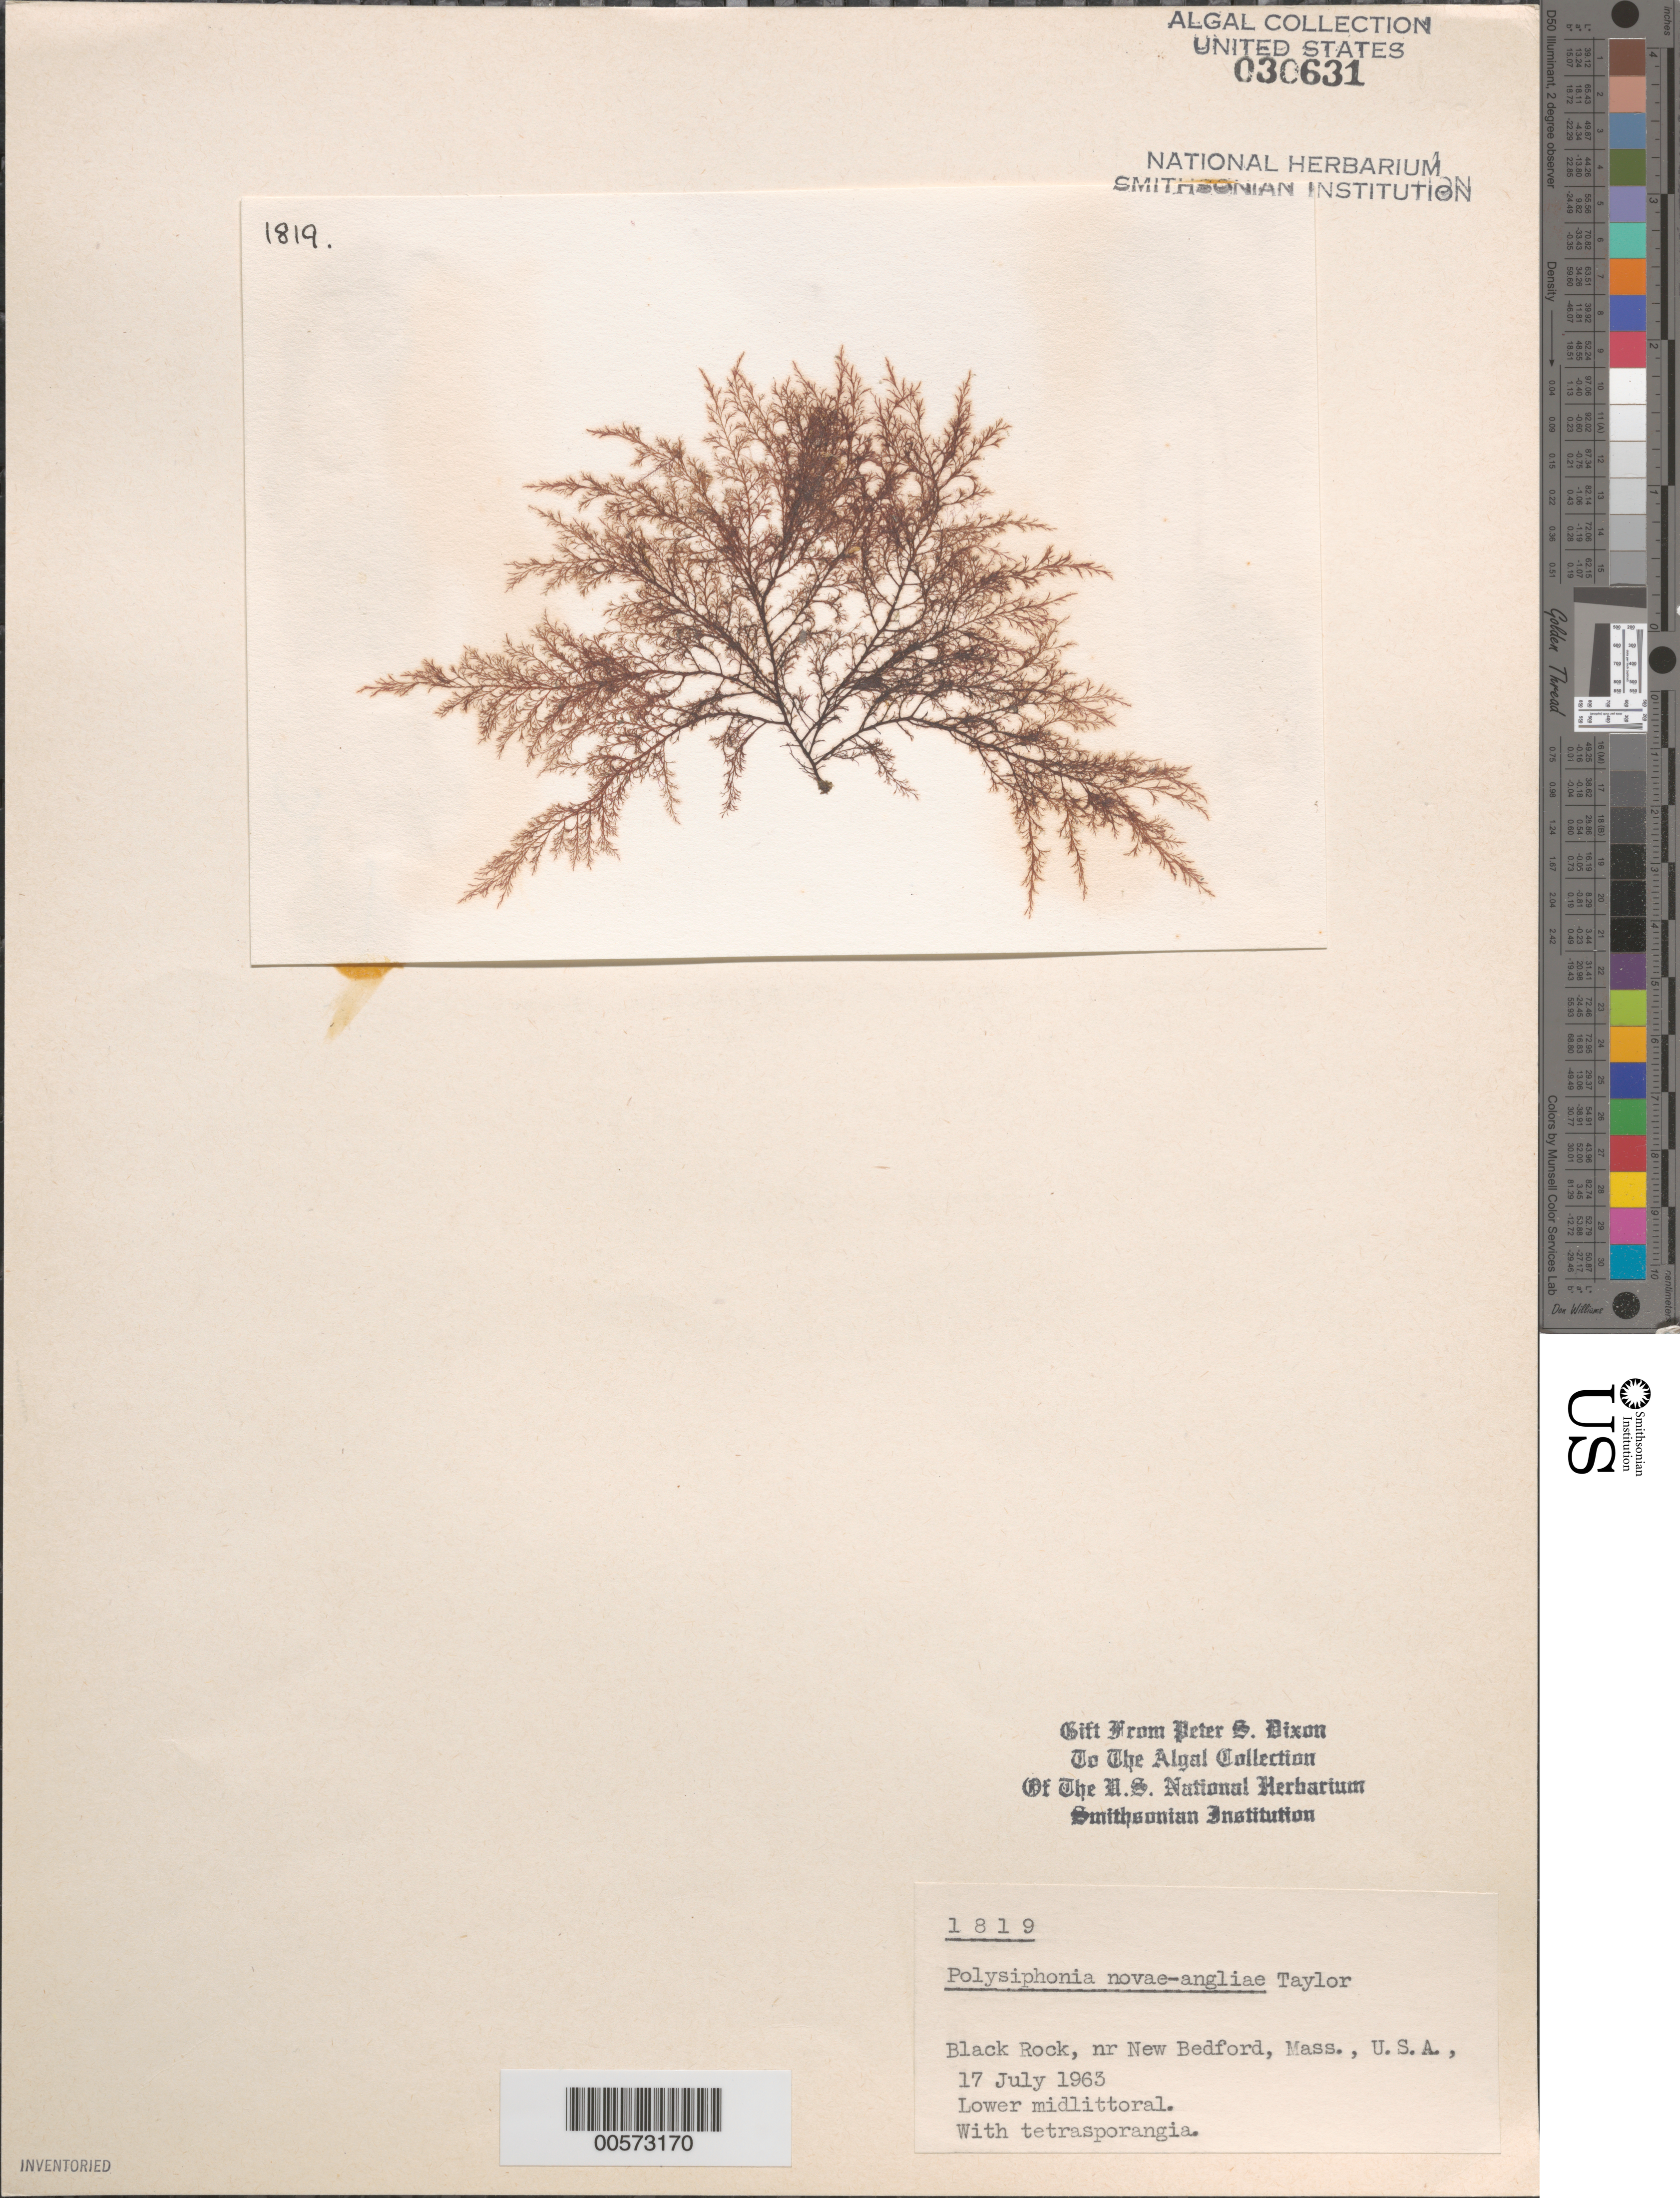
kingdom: Plantae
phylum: Rhodophyta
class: Florideophyceae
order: Ceramiales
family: Rhodomelaceae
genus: Melanothamnus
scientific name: Melanothamnus harveyi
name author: (Bailey) Diaz-Tapia & C.A. Maggs in Diaz-Tapia et al.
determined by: Algae name updating Project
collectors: P. S. Dixon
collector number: PSD 1819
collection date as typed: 17 Jul 1963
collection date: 1963-07-17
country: United States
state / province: Massachusetts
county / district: Bristol County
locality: Black Rock, near New Bedford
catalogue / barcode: US 30631